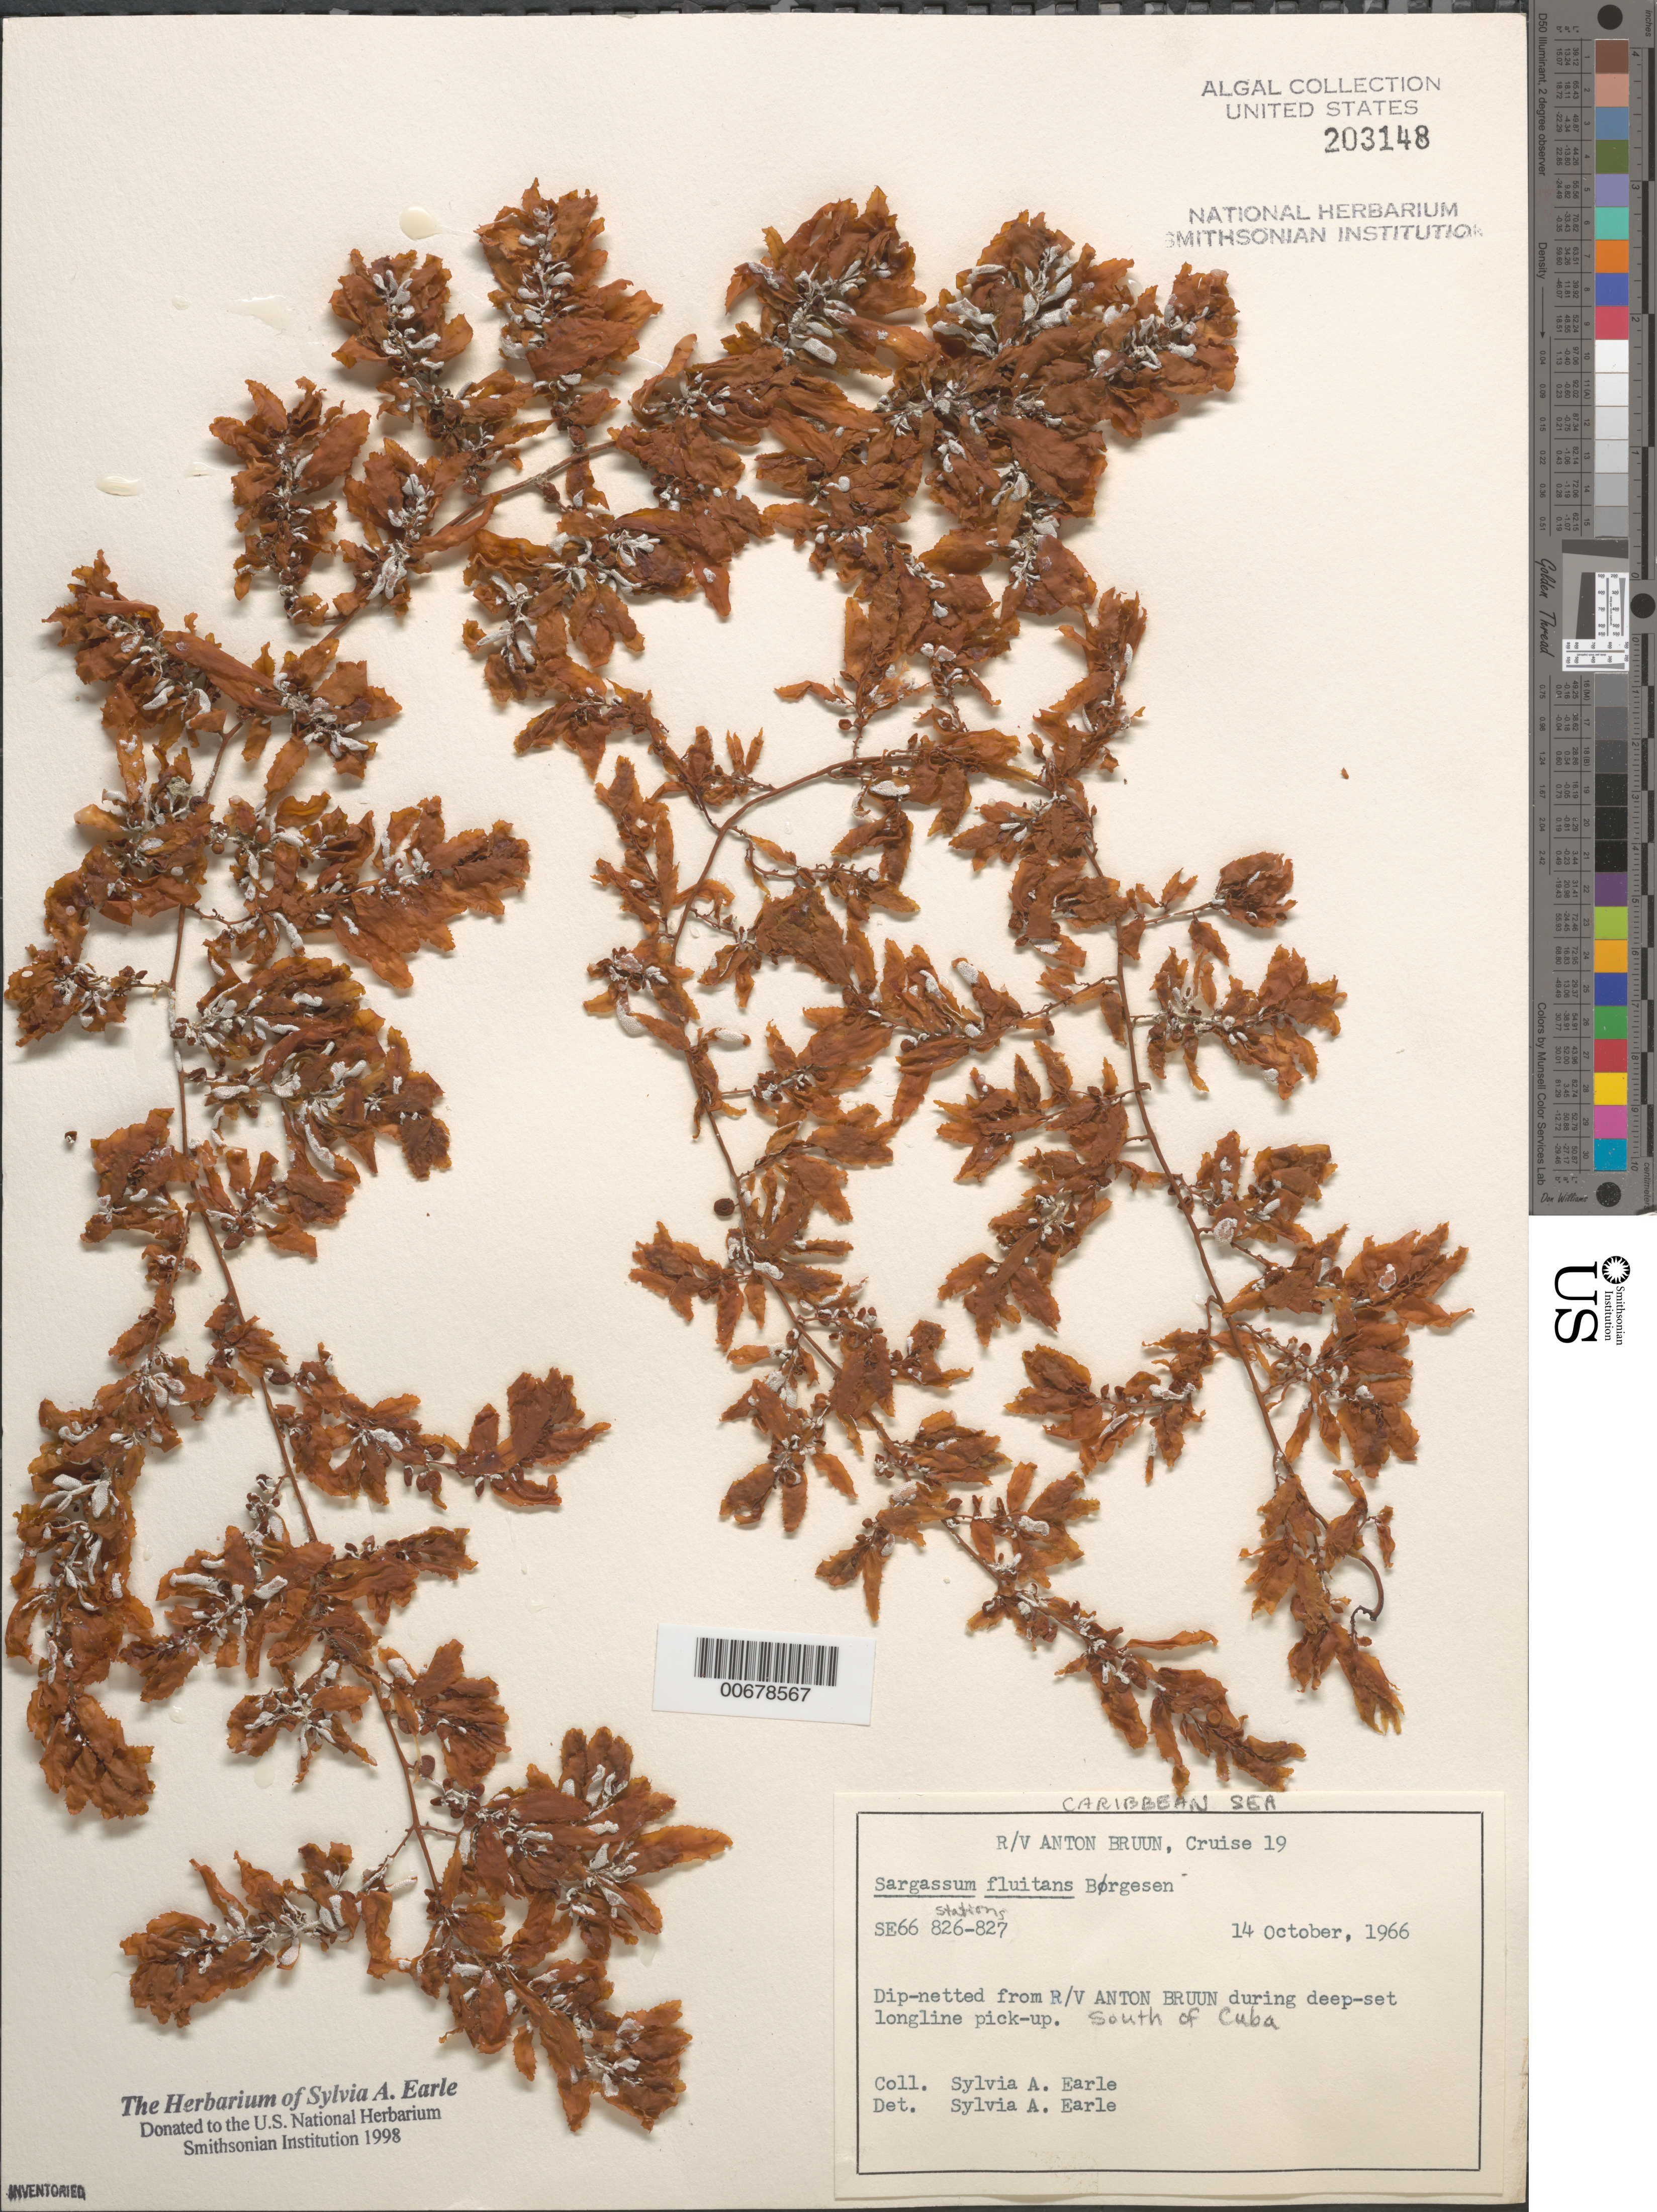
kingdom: Chromista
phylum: Ochrophyta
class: Phaeophyceae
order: Fucales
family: Sargassaceae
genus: Sargassum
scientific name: Sargassum fluitans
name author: (Børgesen) Børgesen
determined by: Earle, S. A.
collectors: S. A. Earle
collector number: SE 66826-827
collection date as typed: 14 Oct 1966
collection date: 1966-10-14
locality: Caribbean Sea south of Cuba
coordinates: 20 N, 83.5 W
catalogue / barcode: US 203148